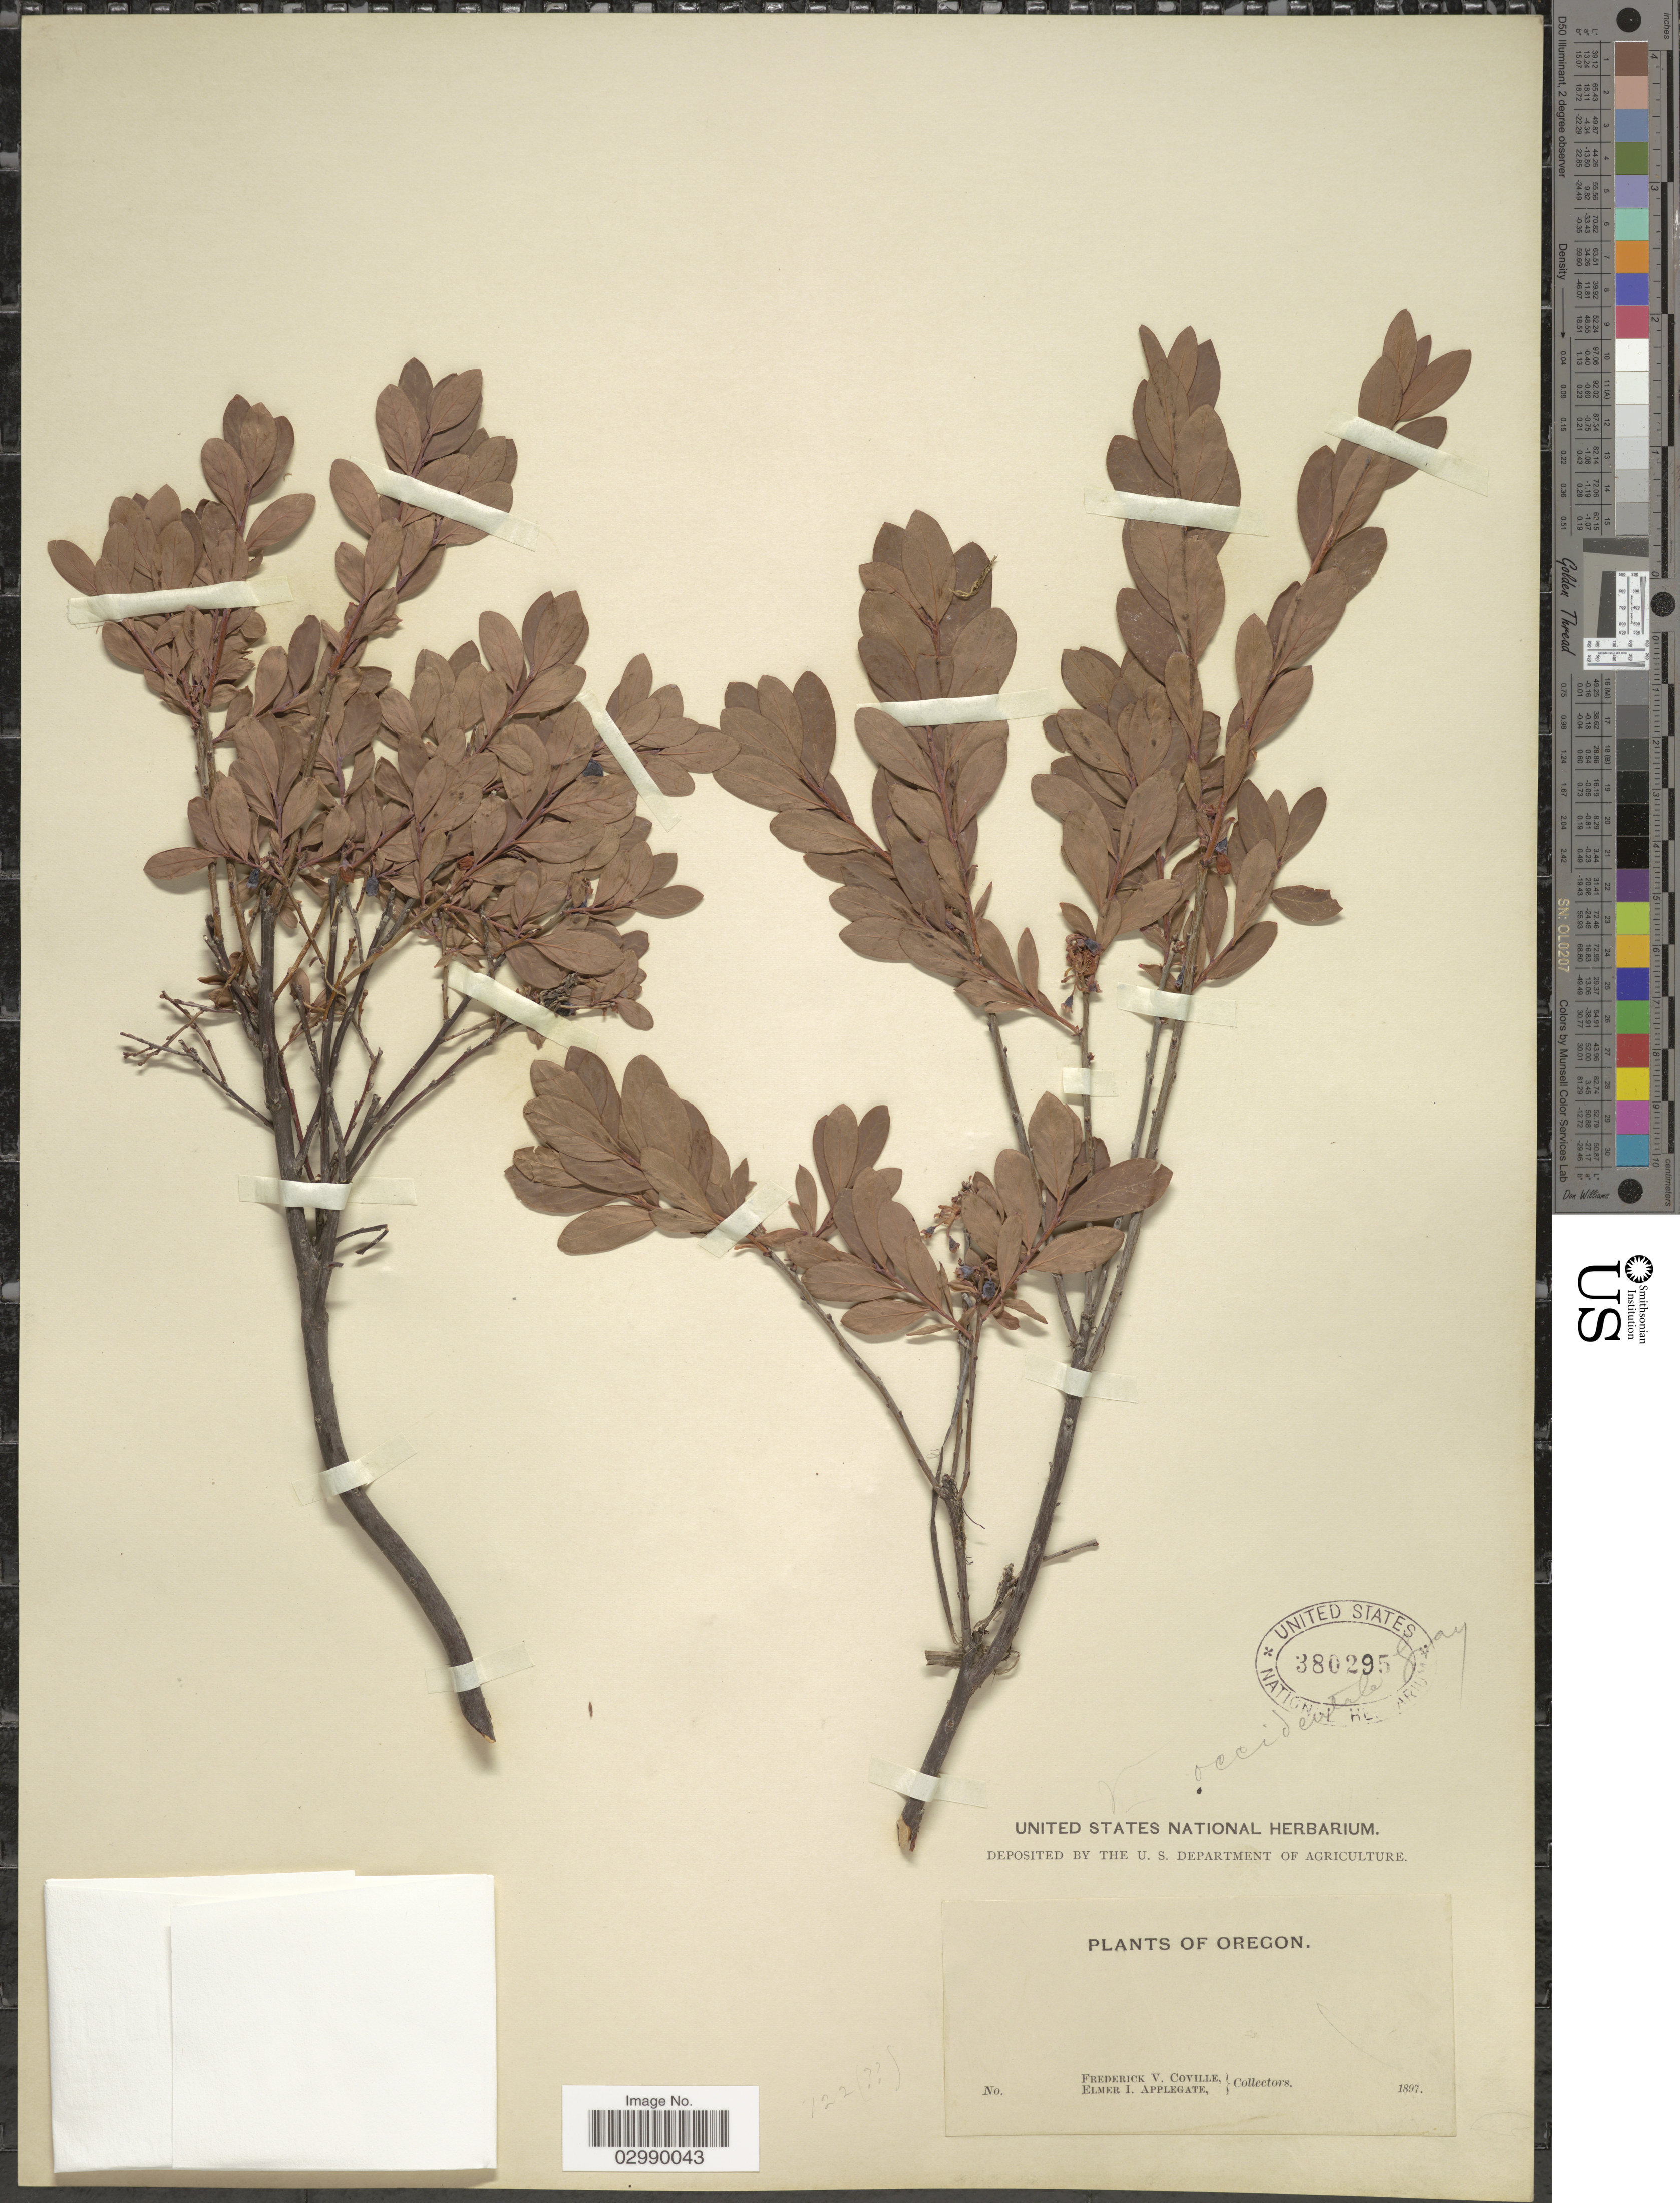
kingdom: Plantae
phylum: Tracheophyta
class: Magnoliopsida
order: Ericales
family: Ericaceae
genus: Vaccinium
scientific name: Vaccinium uliginosum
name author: L.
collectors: F. V. Coville & E. I. Applegate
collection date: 1897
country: United States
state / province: Oregon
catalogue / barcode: US 380295